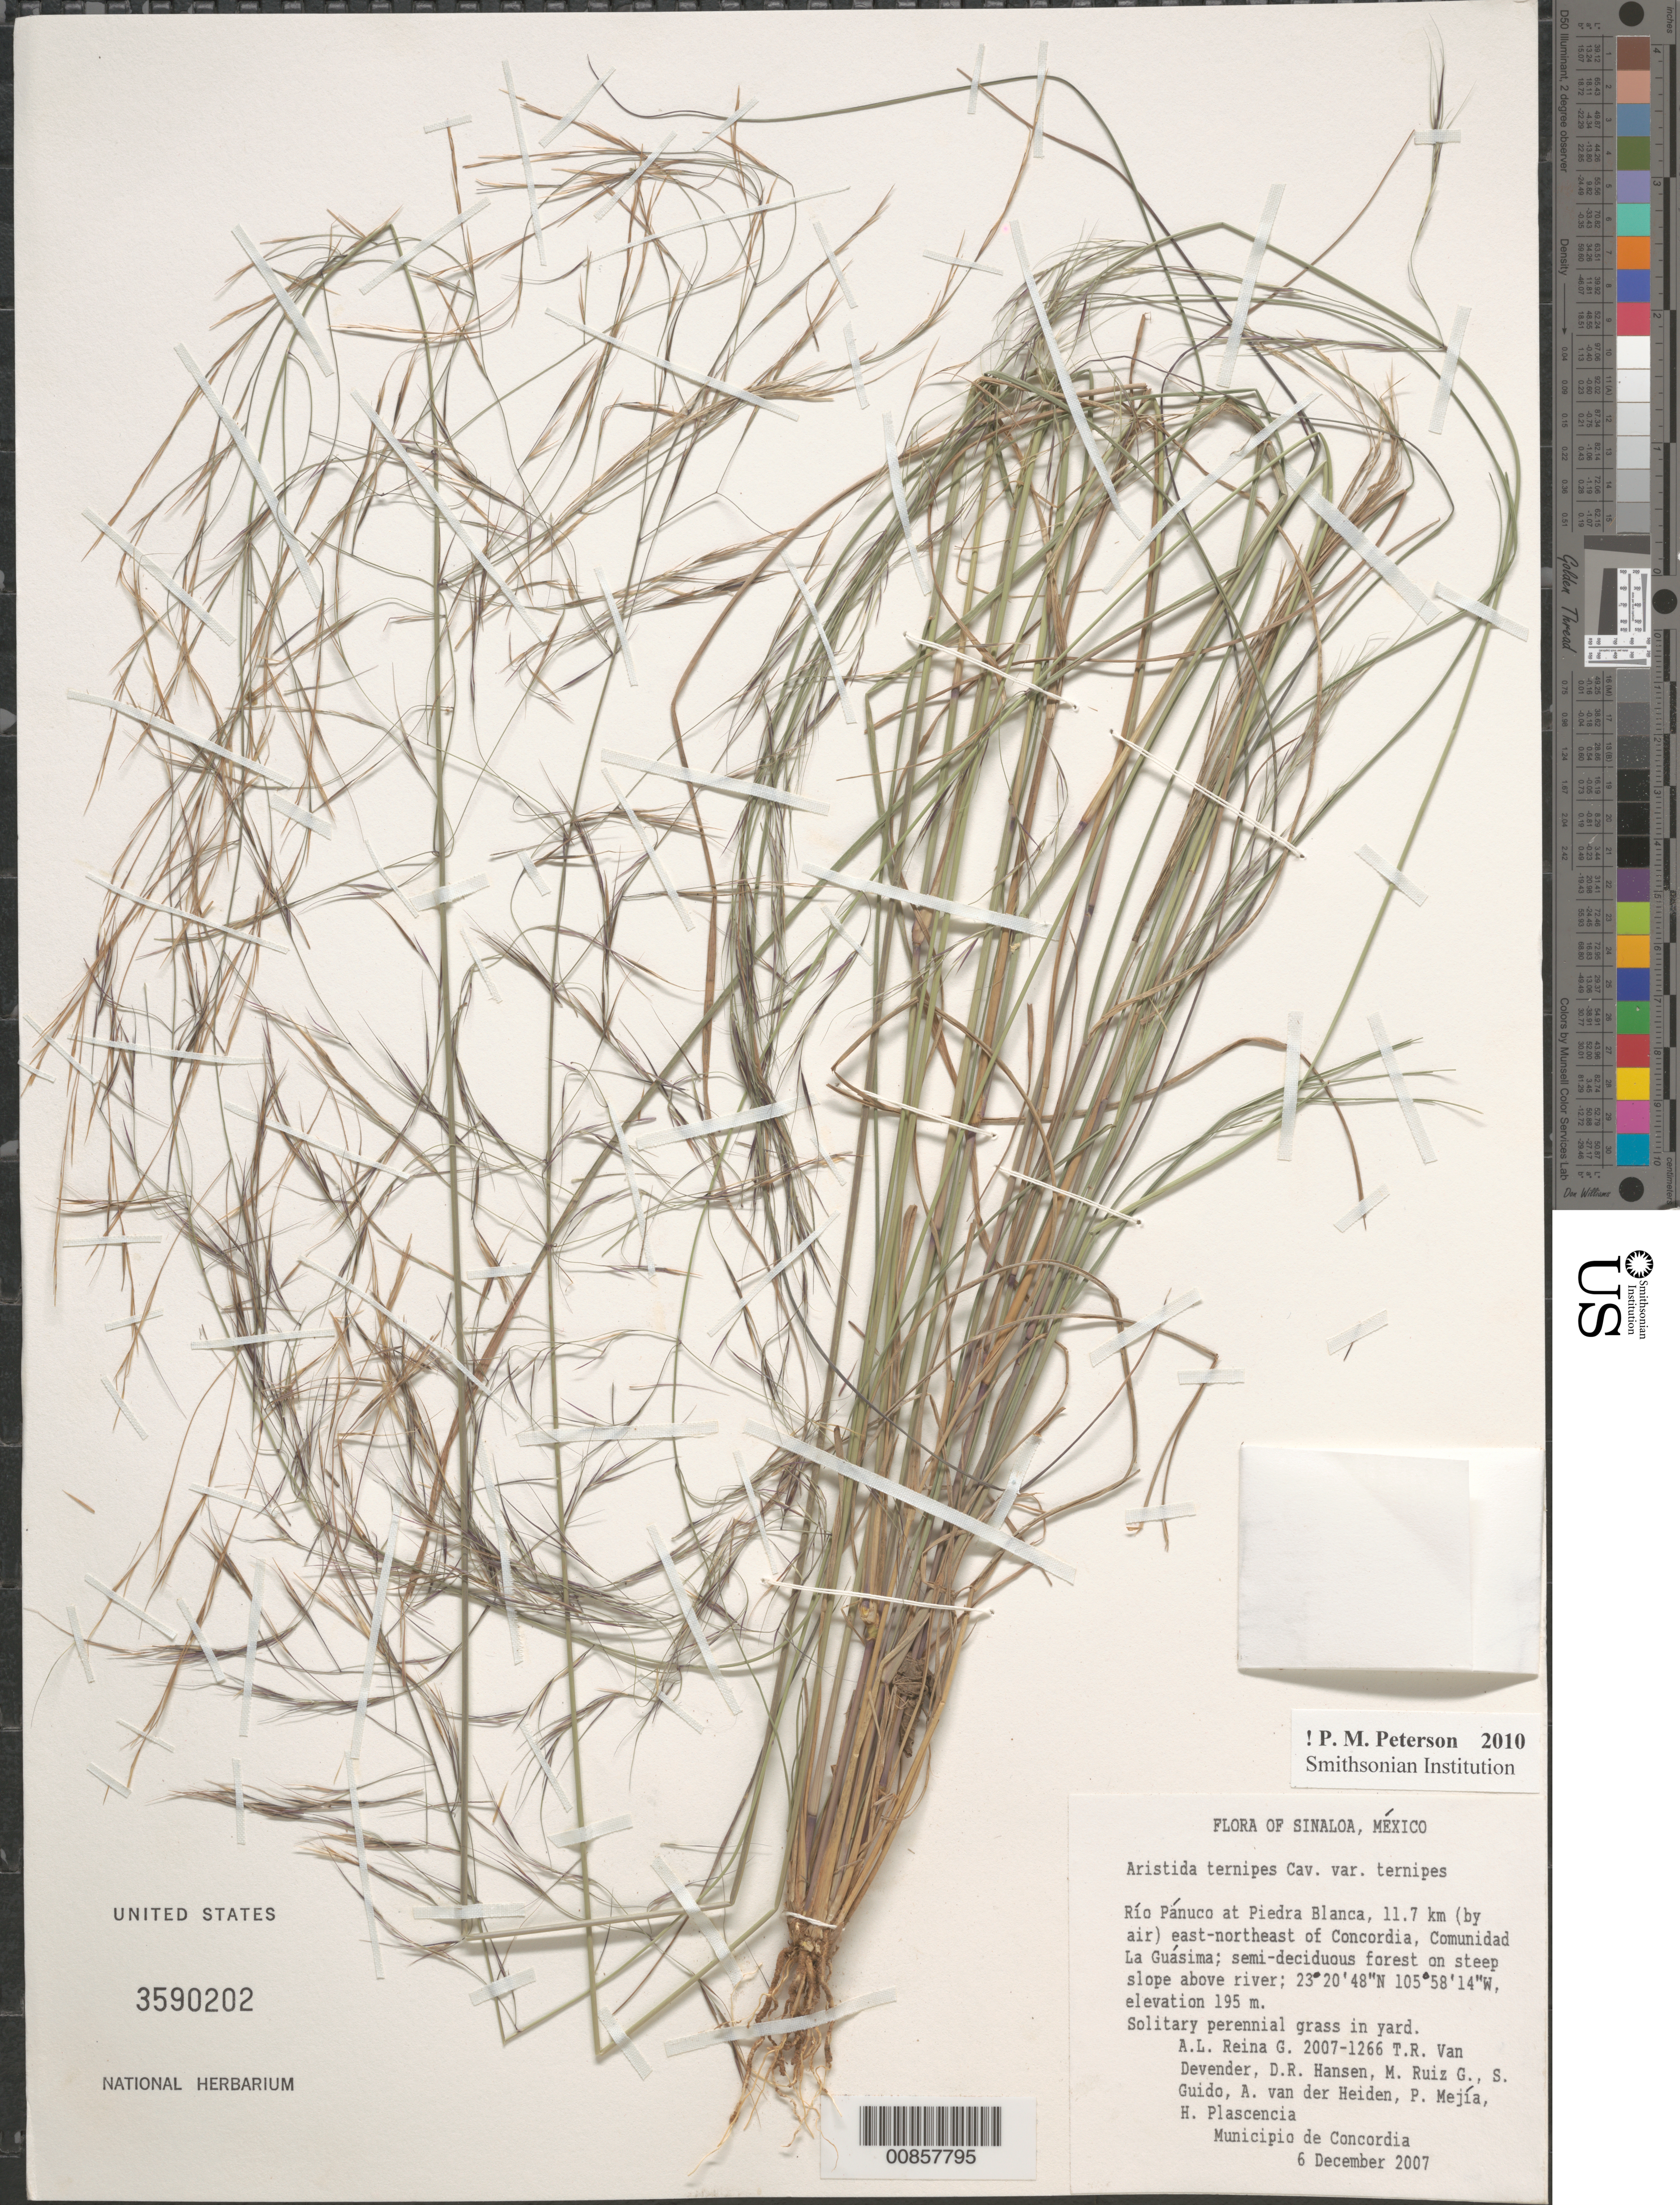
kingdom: Plantae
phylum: Tracheophyta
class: Liliopsida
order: Poales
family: Poaceae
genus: Aristida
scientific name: Aristida ternipes var. ternipes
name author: Cav.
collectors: A. L. Reina G., T. R. Van Devender, D. R. Hansen, M. Ruiz G., S. Guido S., A. M. van der Heiden, P. Mejía & H. Plascencia G.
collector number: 2007-1266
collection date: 2007-12-06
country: Mexico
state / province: Sinaloa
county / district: Concordia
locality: Río Pánuco at Punta Blanca, 11.7 km (by air) ENE of Concordia, Comunidad La Guásima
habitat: semi-deciduous forest on steep slope above river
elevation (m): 195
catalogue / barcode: US 3590202